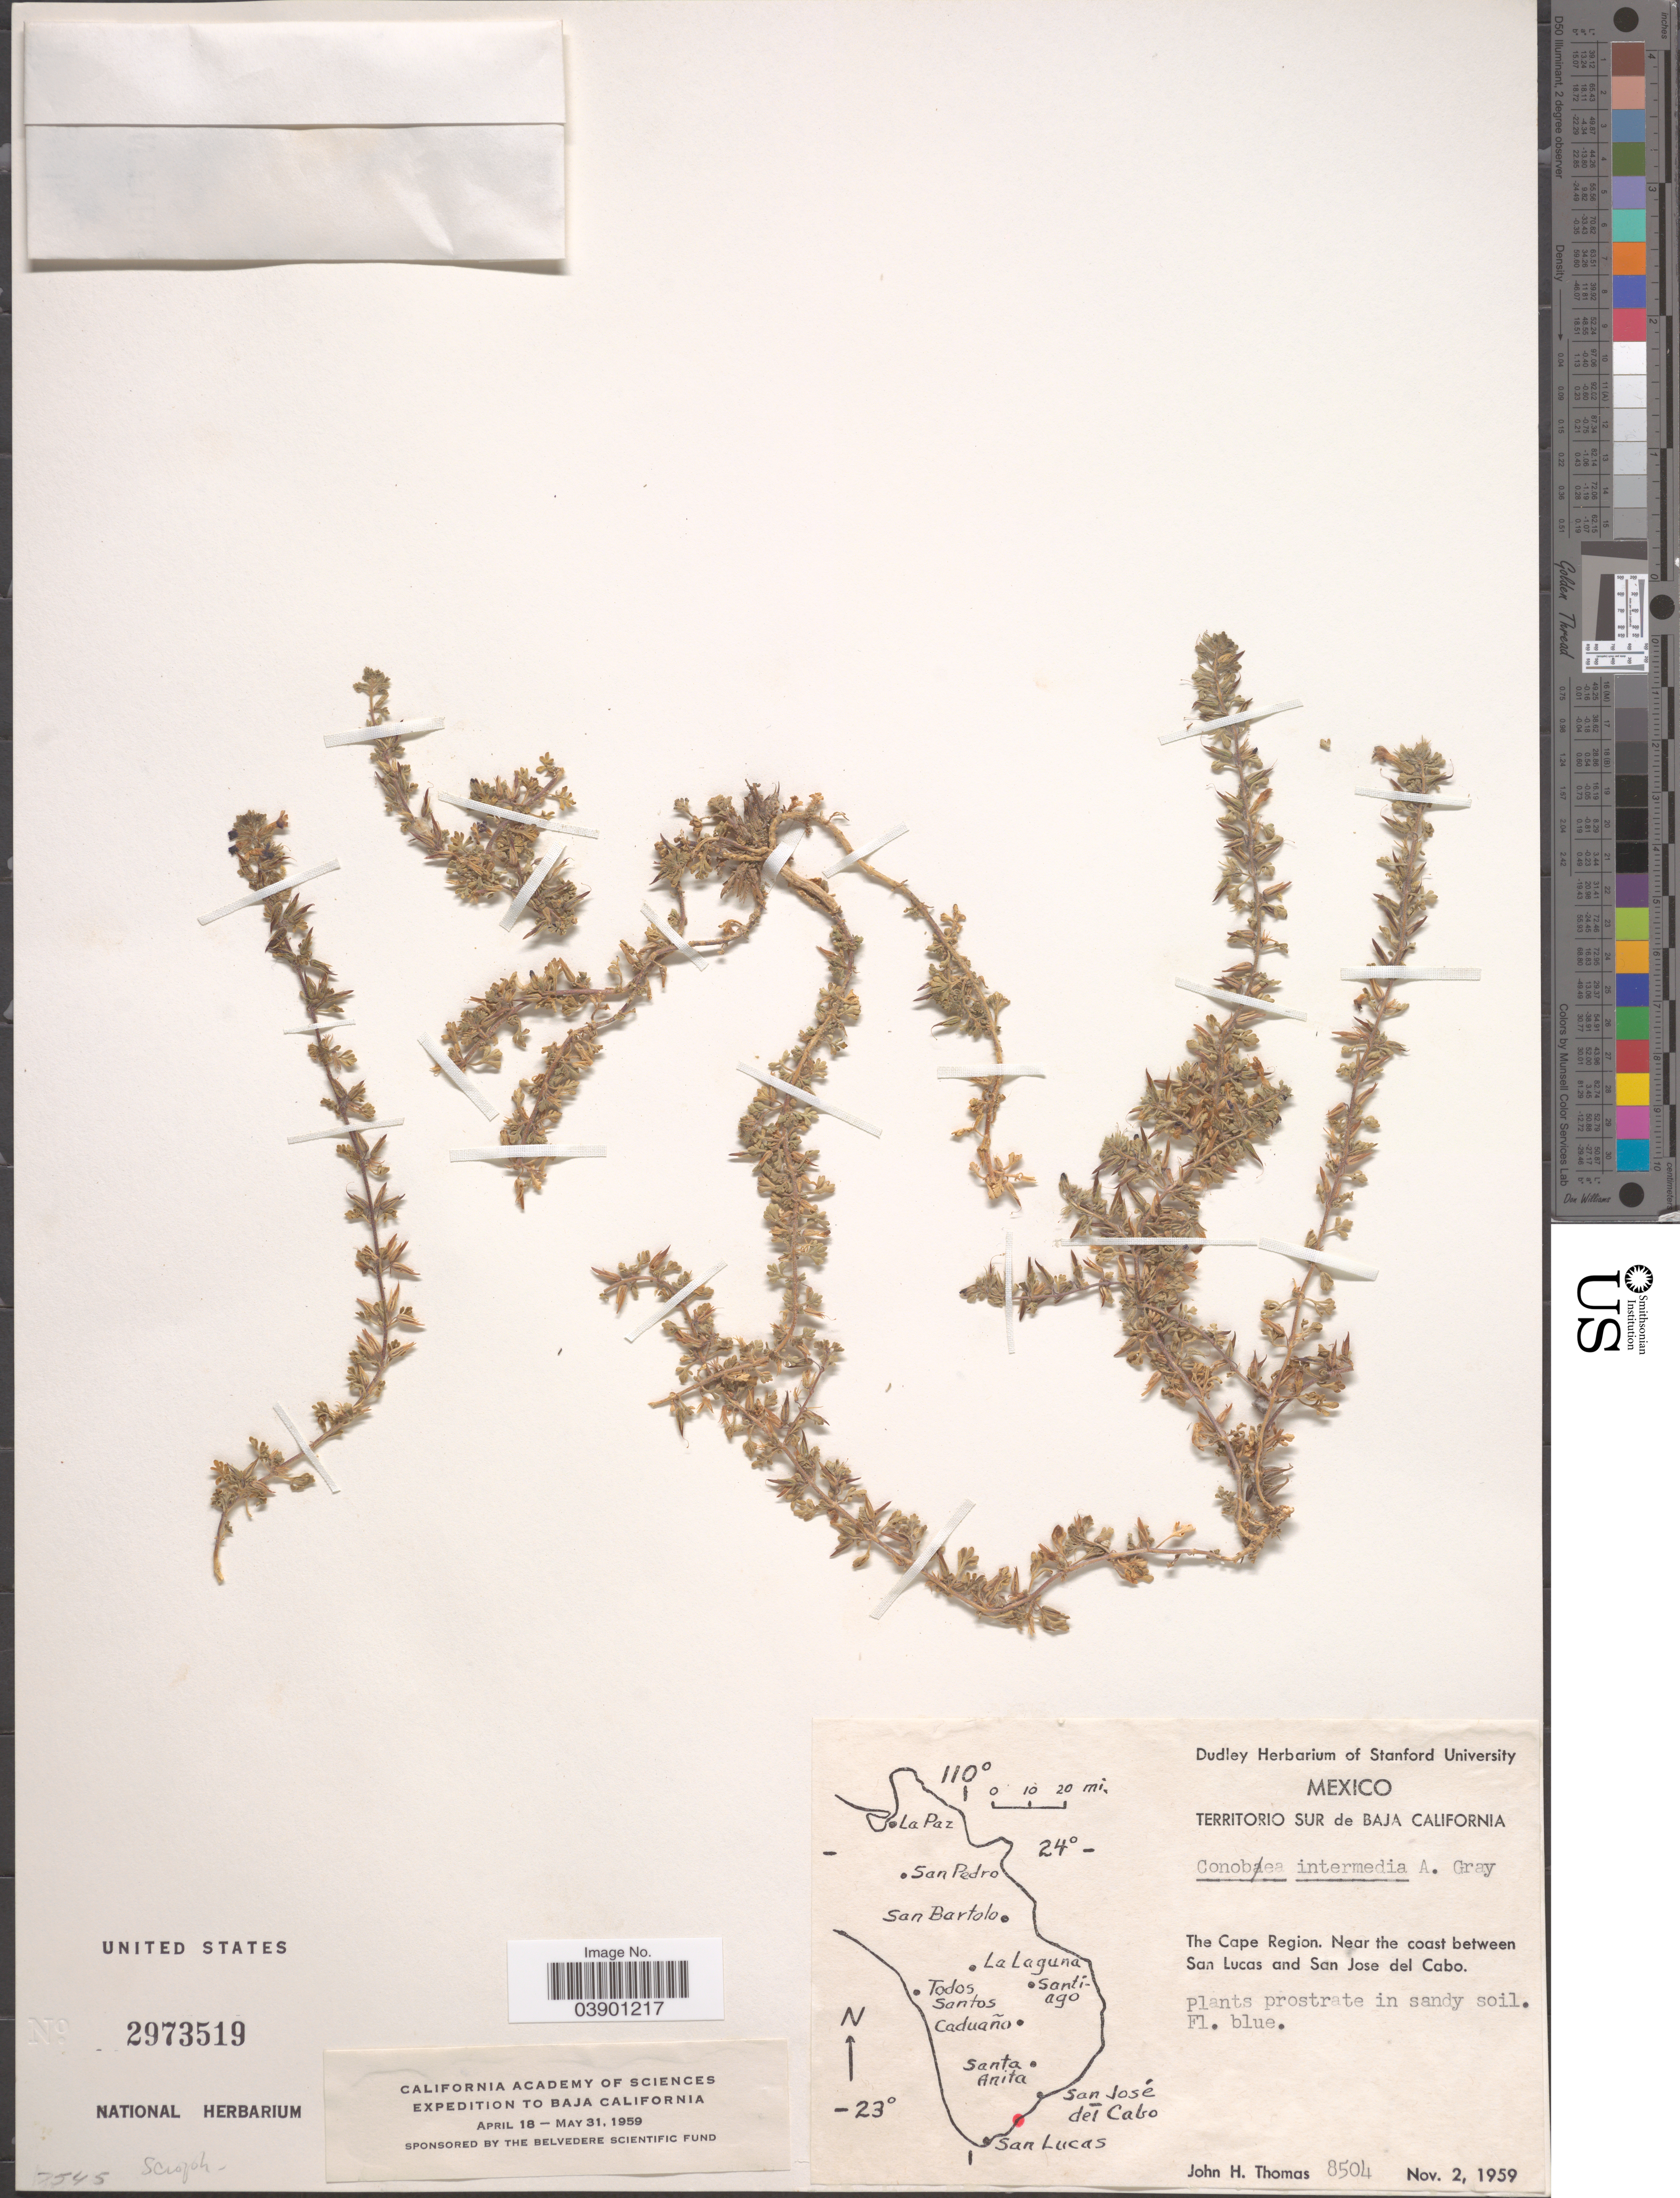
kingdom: Plantae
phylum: Tracheophyta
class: Magnoliopsida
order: Lamiales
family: Plantaginaceae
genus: Conobea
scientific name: Conobea intermedia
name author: A. Gray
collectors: J. H. Thomas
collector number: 8504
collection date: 1959-11-02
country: Mexico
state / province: Baja California Sur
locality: The Cape Region. Near the coast between San Lucas and San Jose del Cabo.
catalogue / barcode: US 2973519